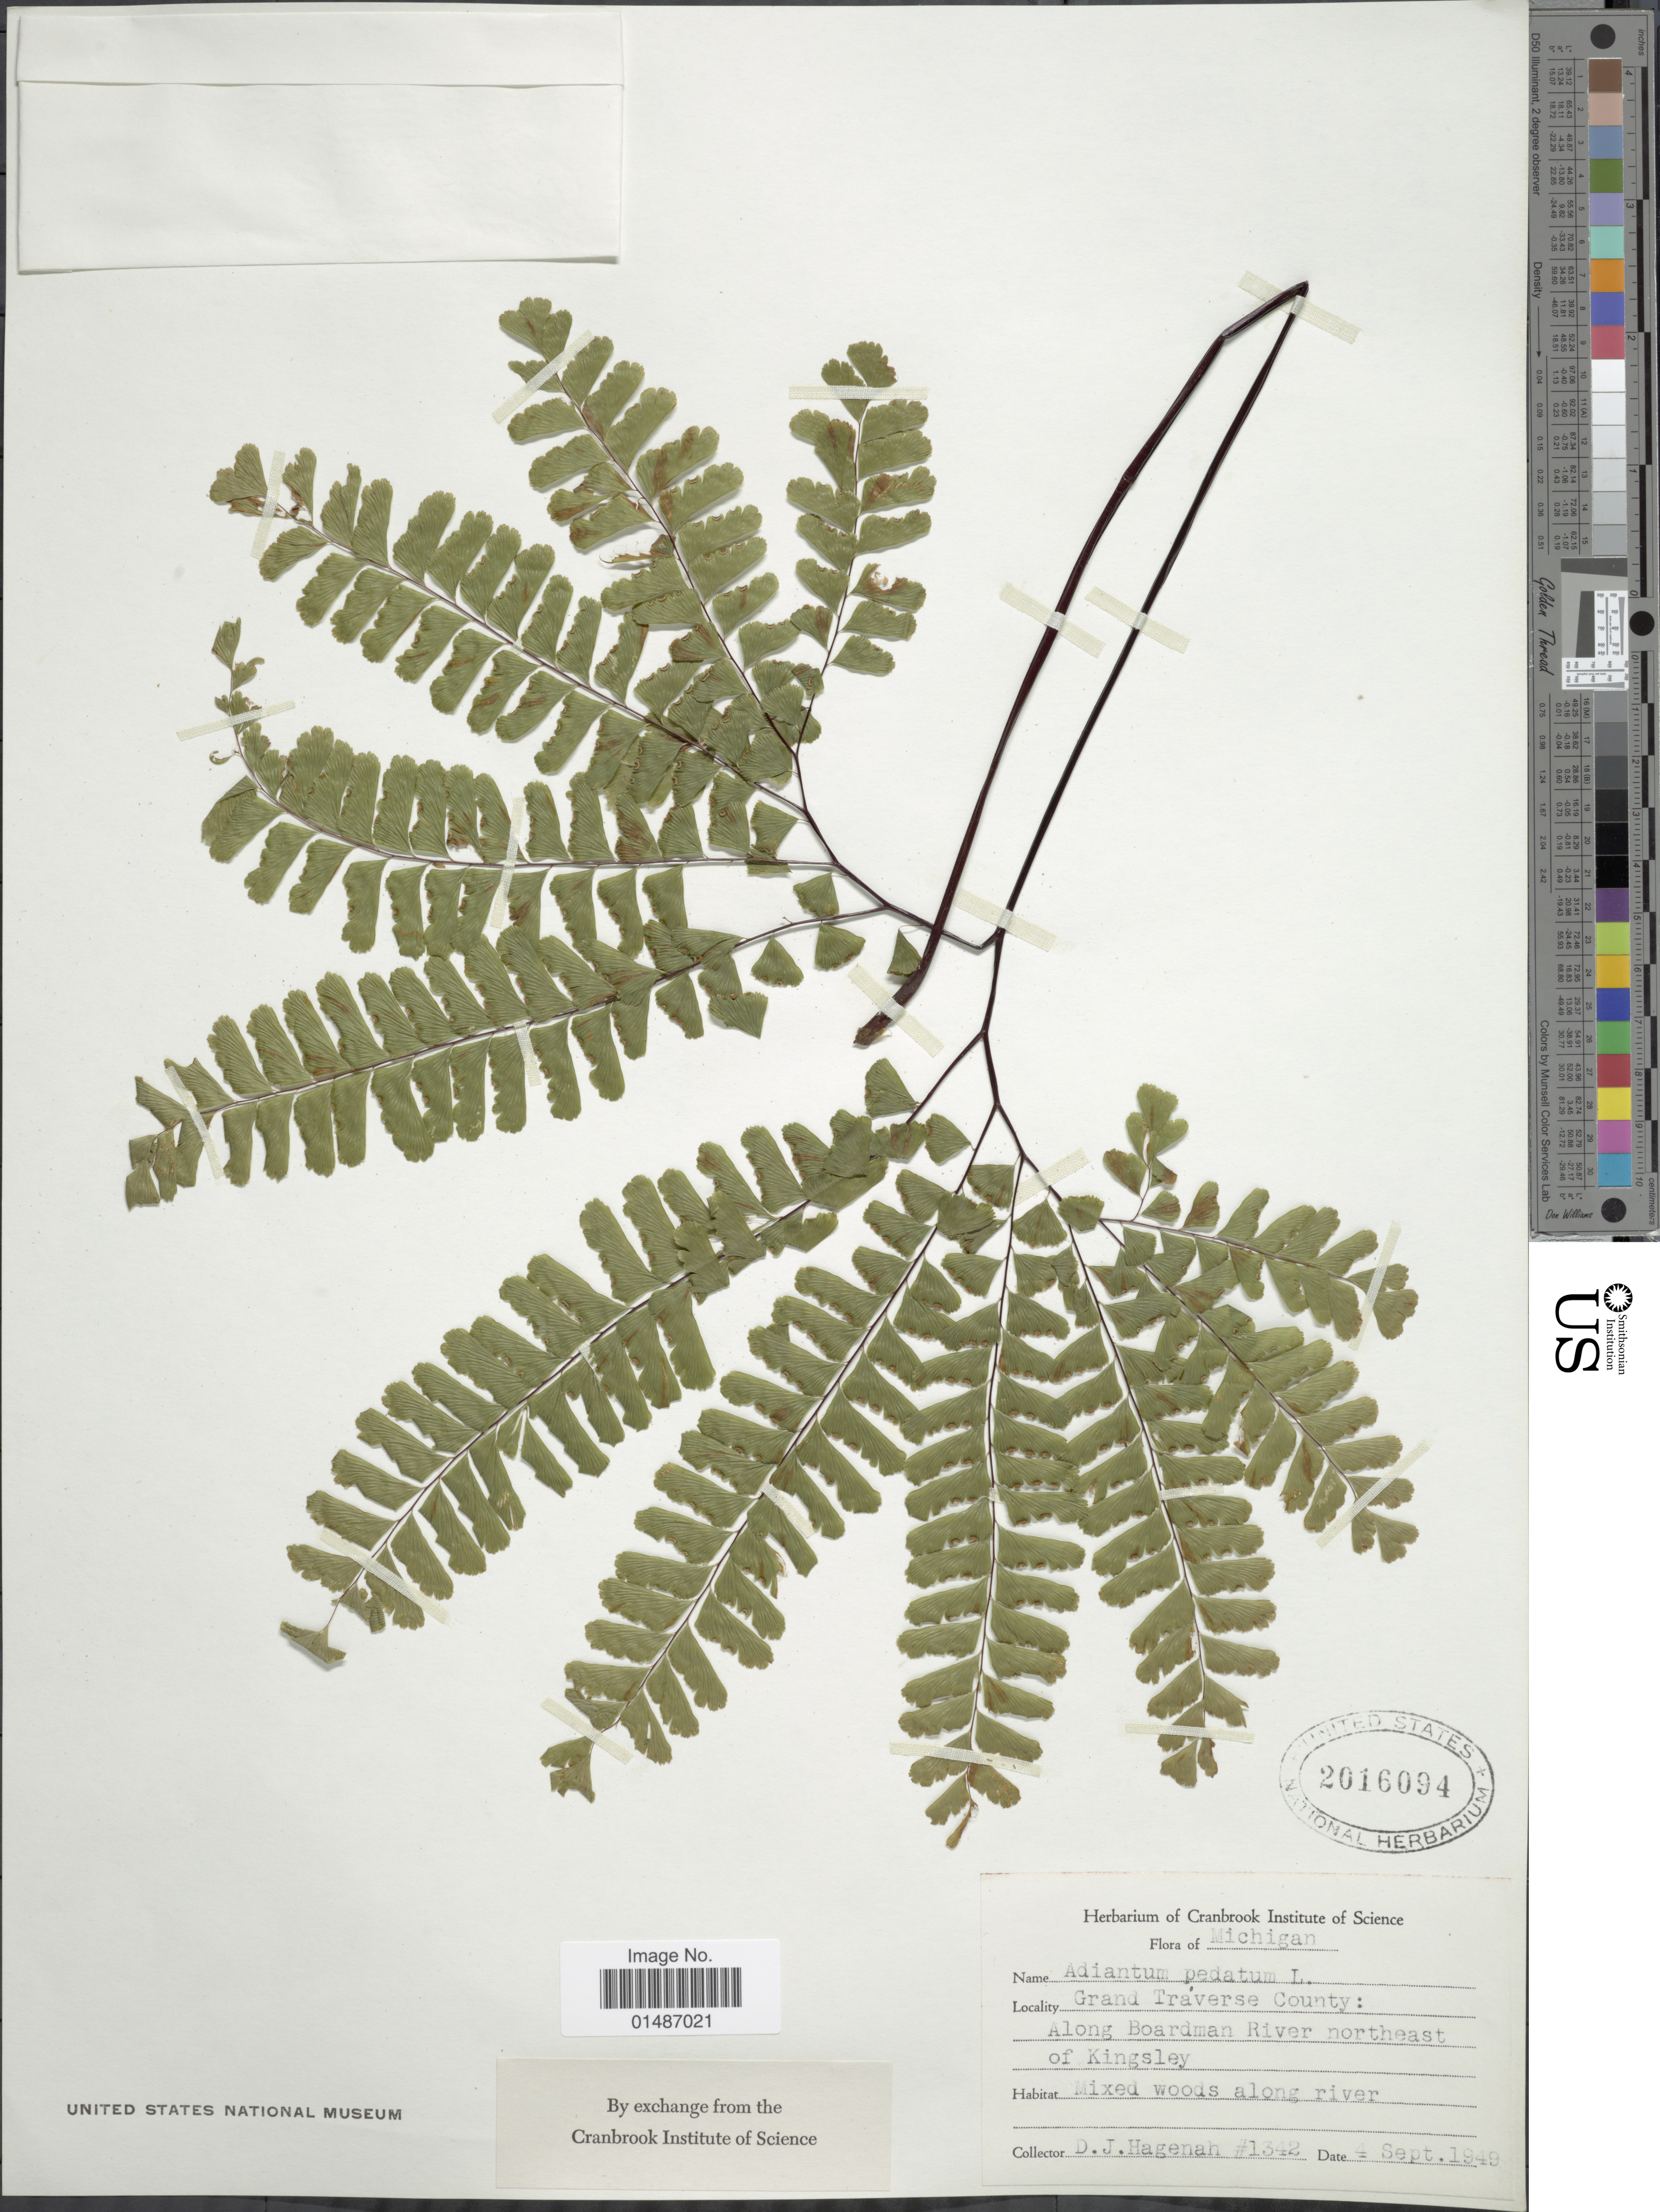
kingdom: Plantae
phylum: Tracheophyta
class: Polypodiopsida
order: Polypodiales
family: Pteridaceae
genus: Adiantum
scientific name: Adiantum pedatum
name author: L.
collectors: D. Hagenah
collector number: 1342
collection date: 1949-09-04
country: United States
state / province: Michigan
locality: Grand Traverse County: along Boardman River northeast of Kingsley.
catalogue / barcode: US 2016094